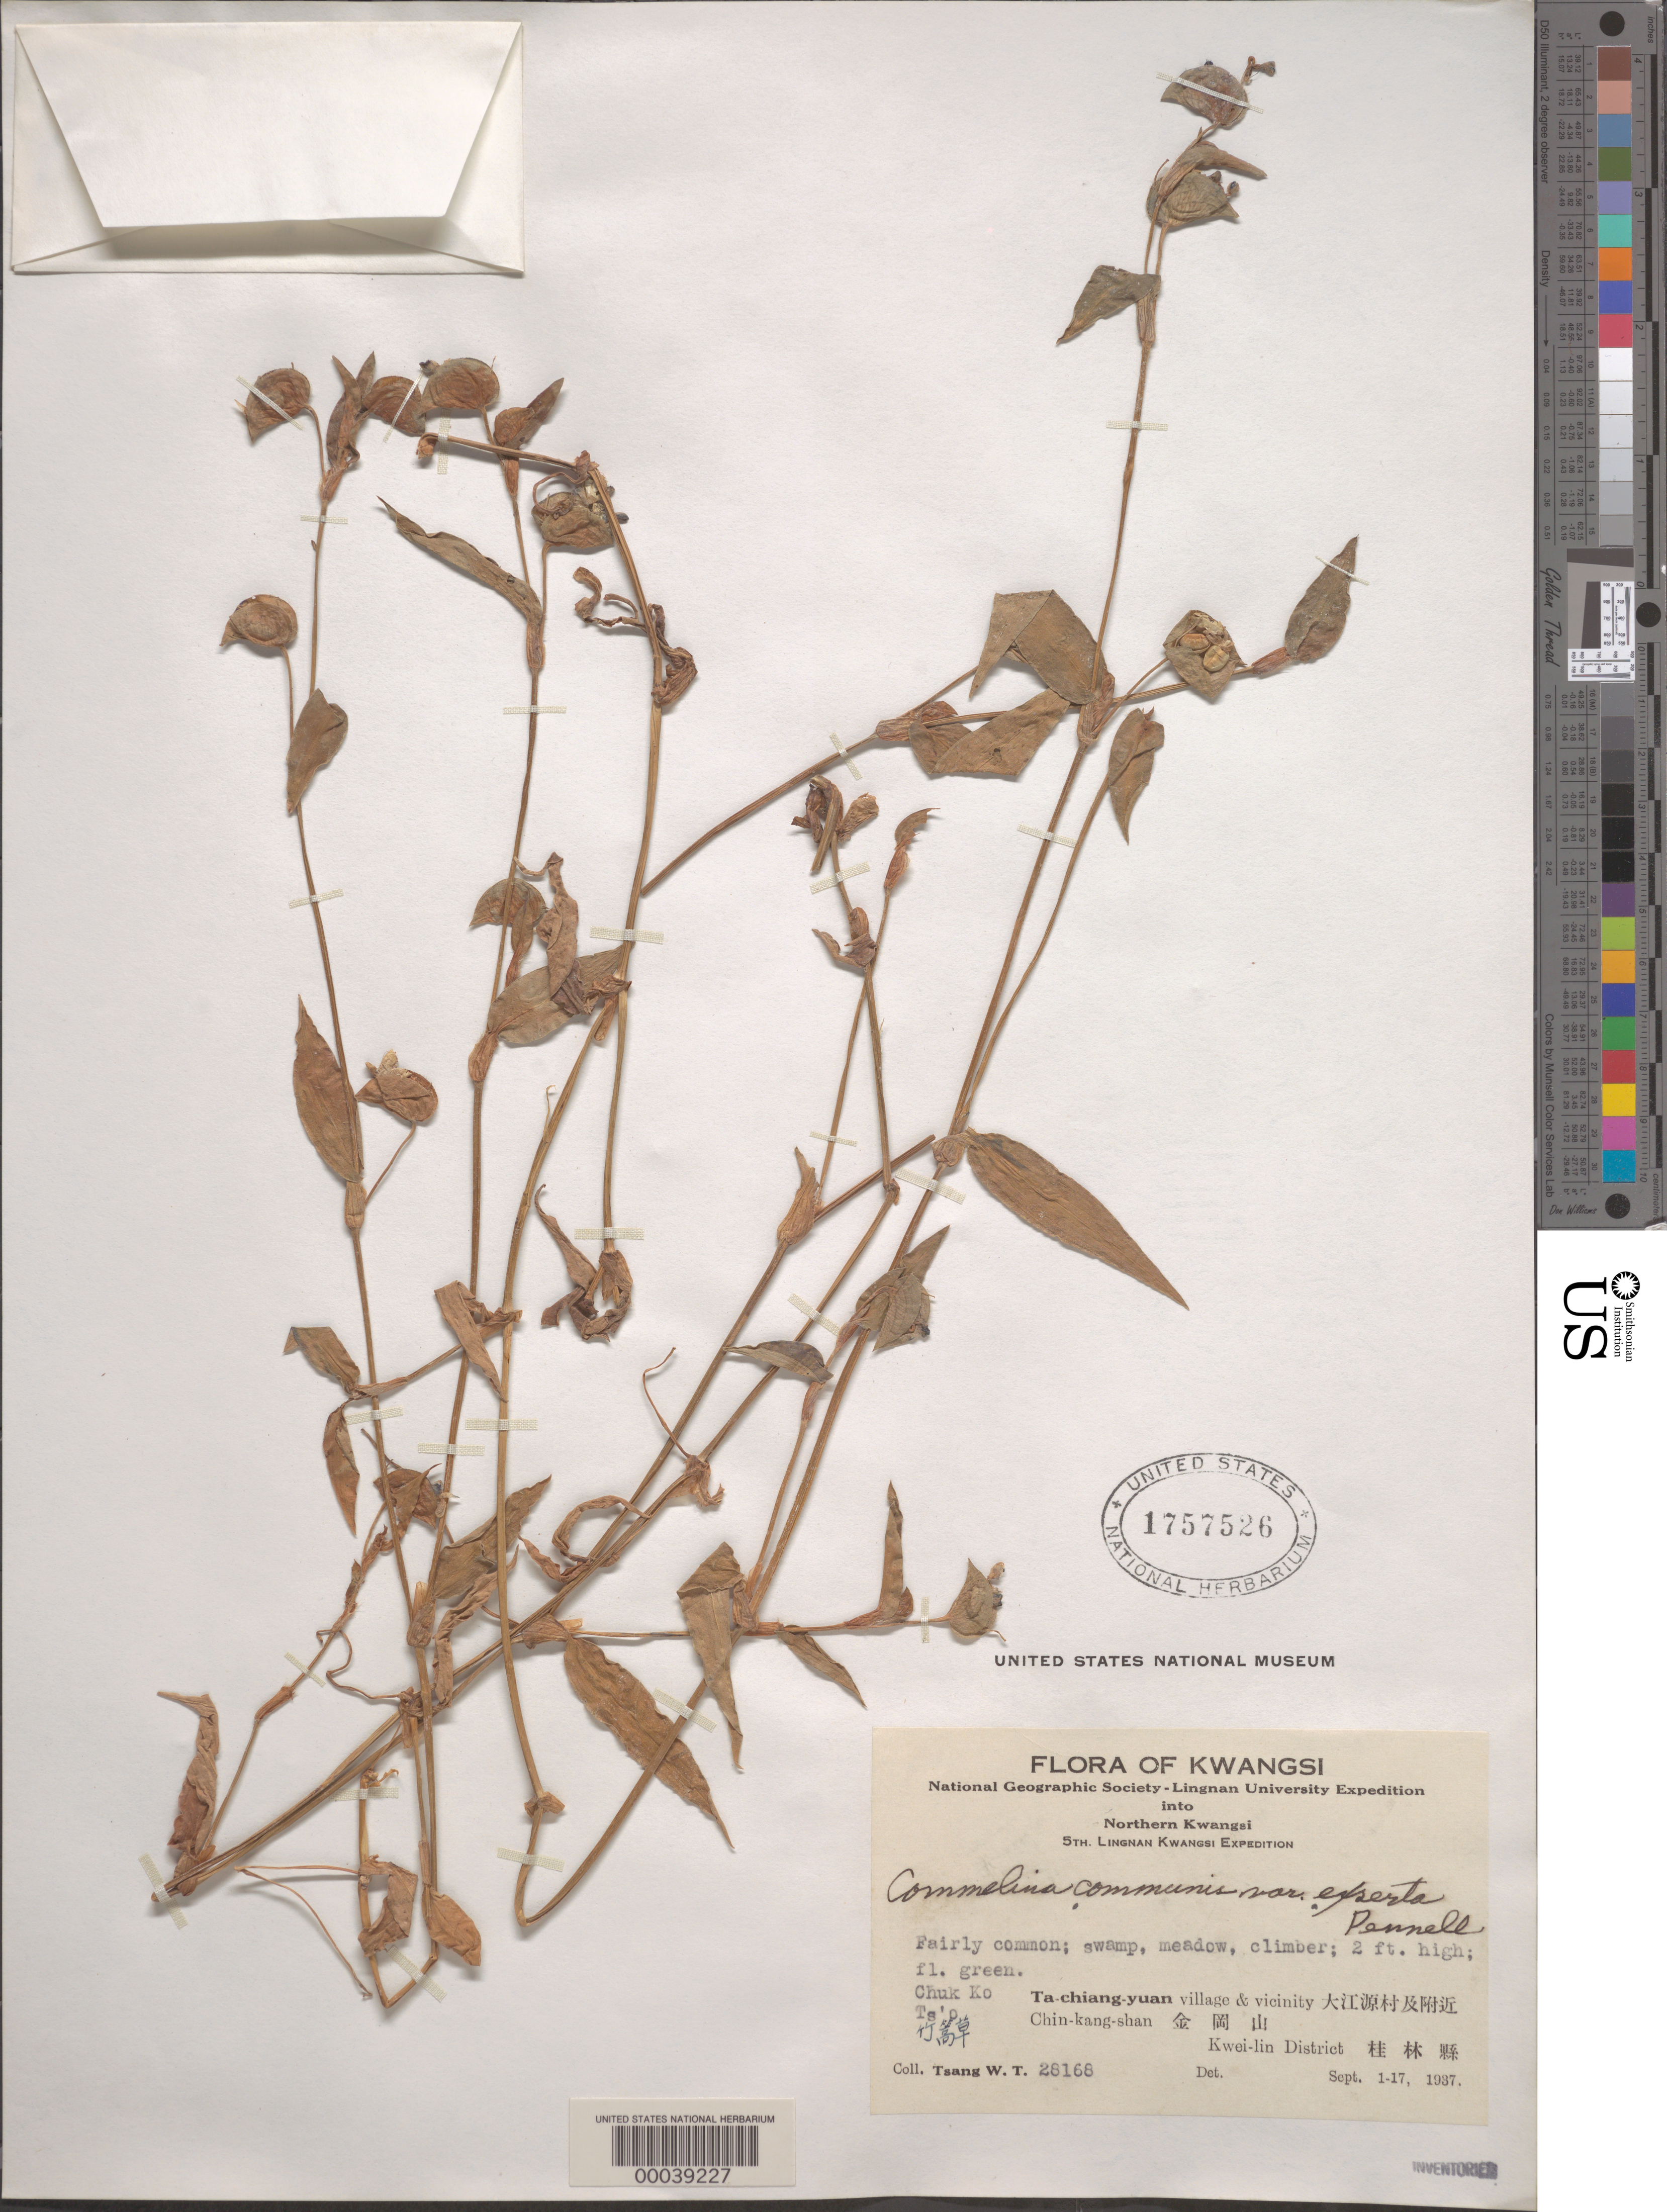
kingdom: Plantae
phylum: Tracheophyta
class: Liliopsida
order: Commelinales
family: Commelinaceae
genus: Commelina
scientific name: Commelina communis var. exserta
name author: (Pennell) F.G. Bernard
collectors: W. T. Tsang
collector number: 28168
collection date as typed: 01 Sep 1937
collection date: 1937-09-01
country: China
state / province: Guangxi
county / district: Guilin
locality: Kwei-lin dist., ta-chiang-yuan village. [province previously recorded as kiangsi but kwei-lin (guilin) district is in kwansi chuang (guangxi) province.]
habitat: Swamp; meadow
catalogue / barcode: US 1757526